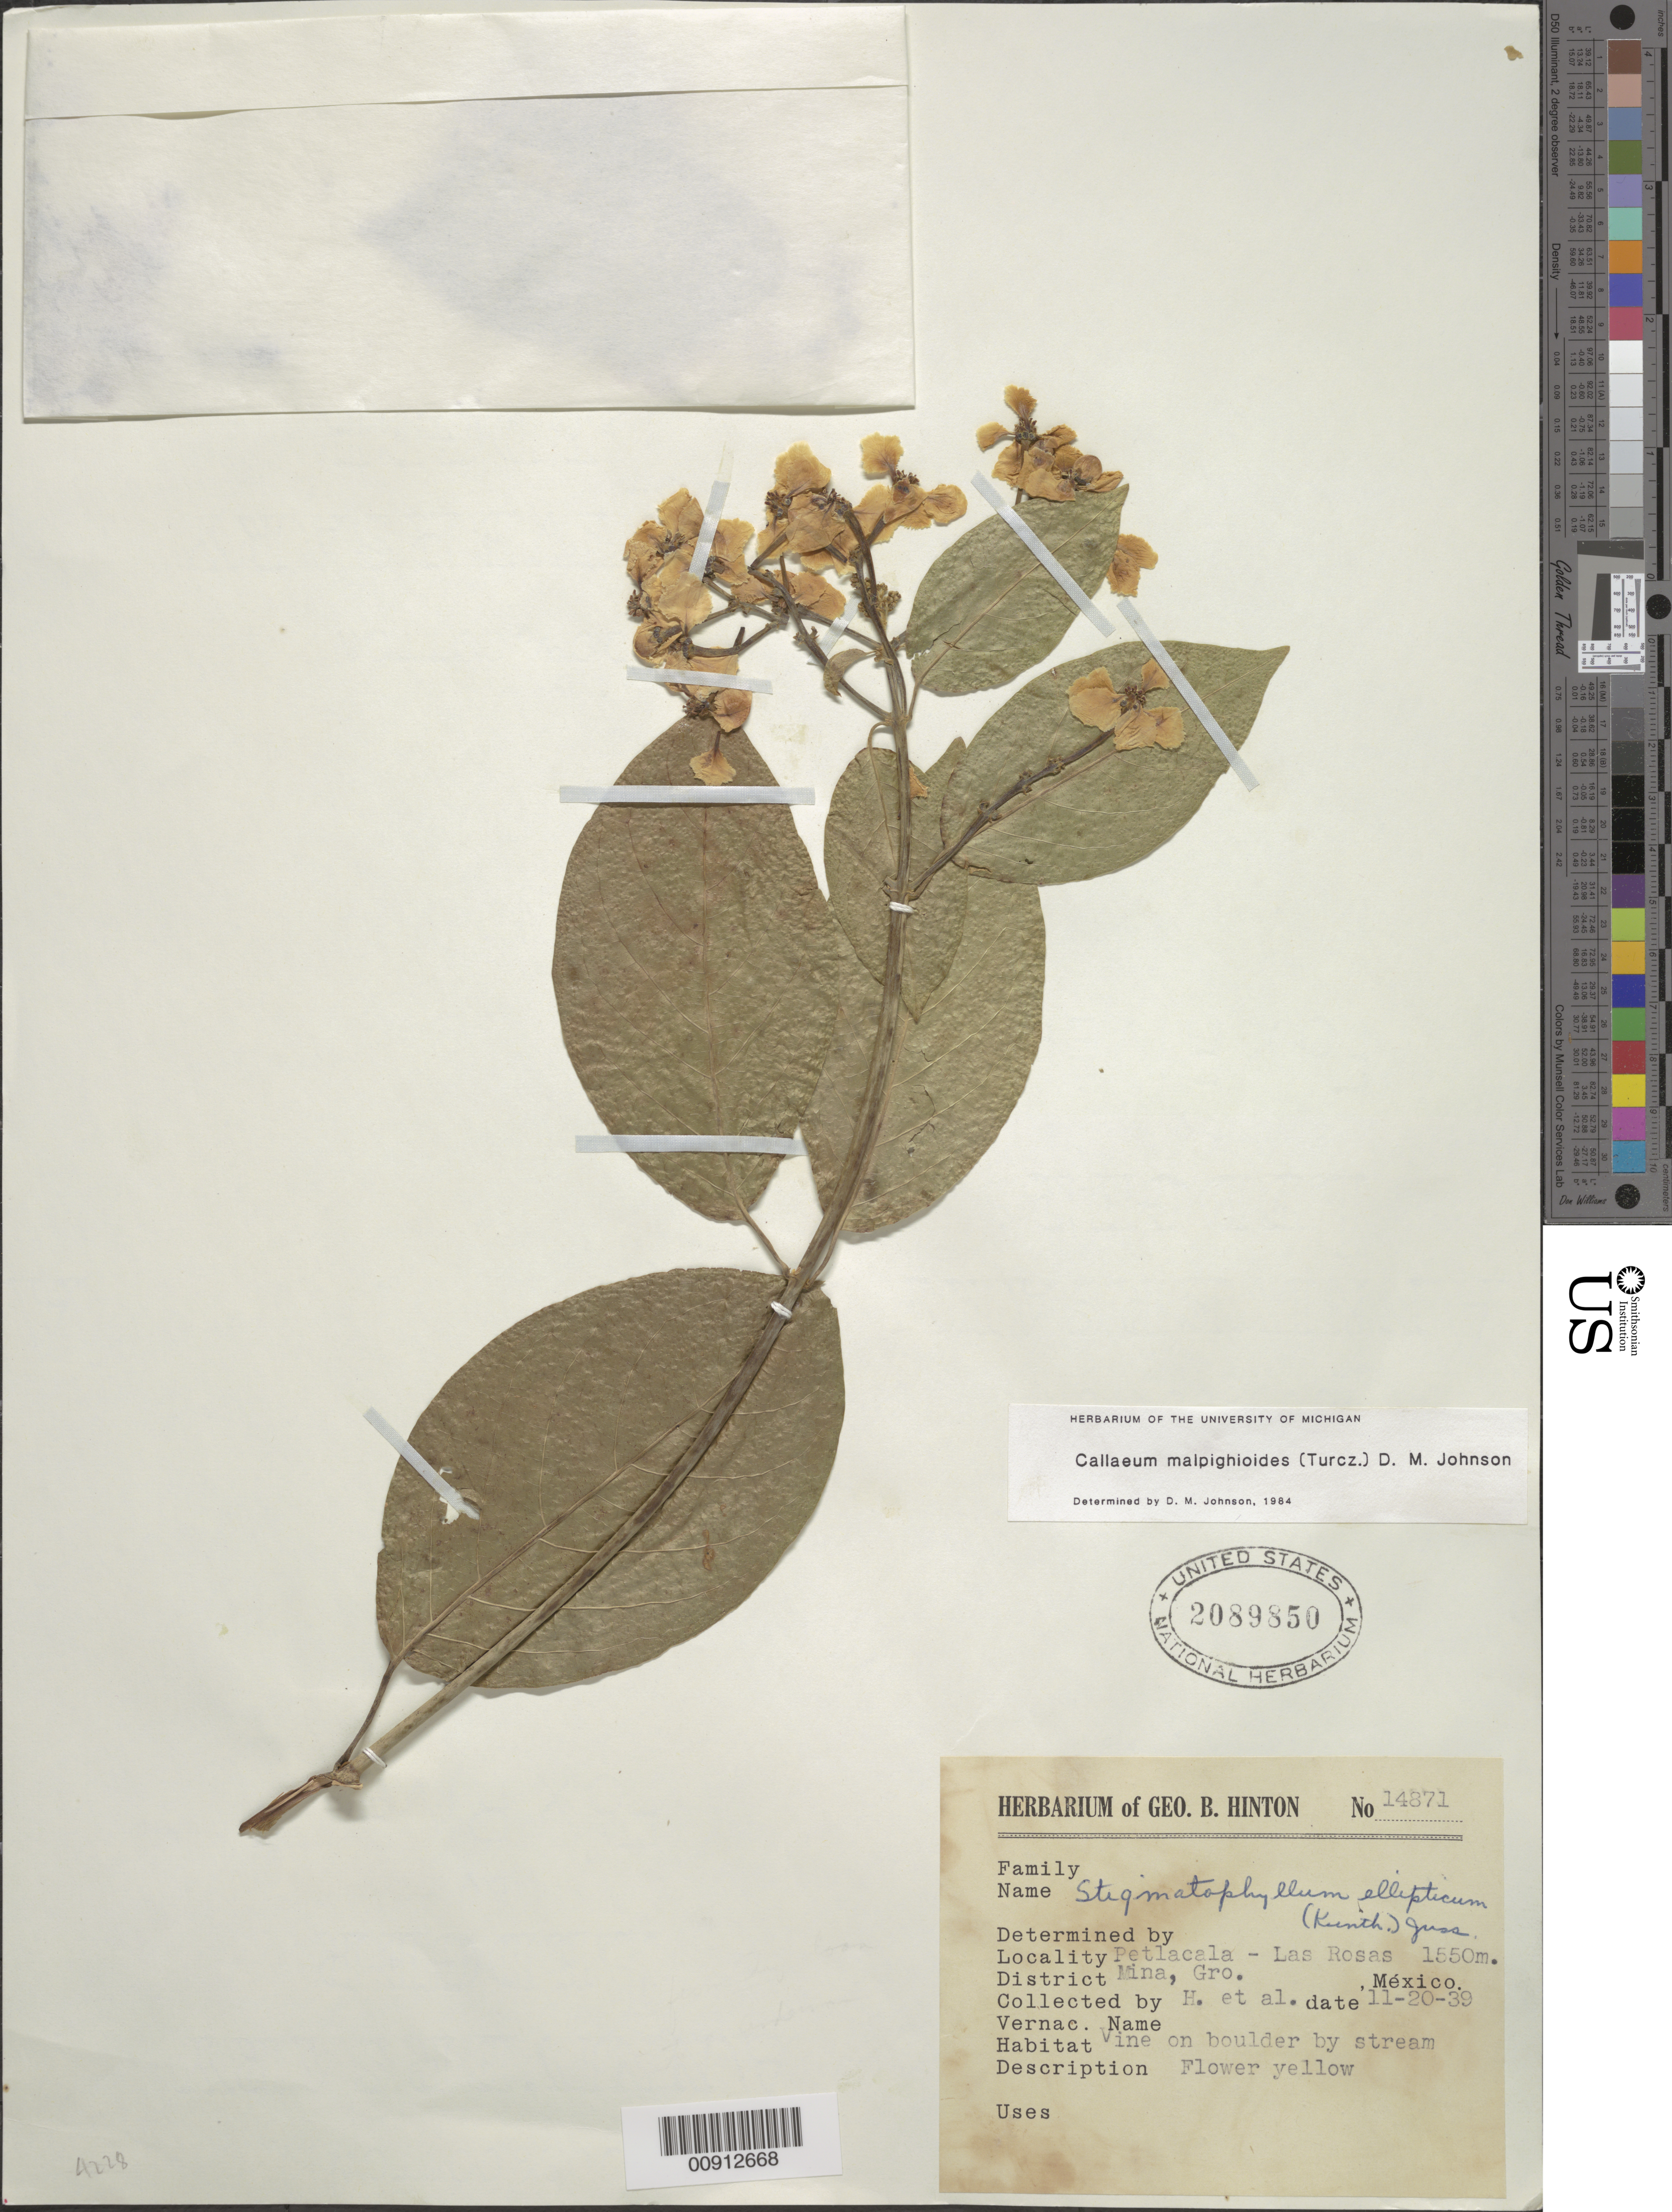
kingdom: Plantae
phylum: Tracheophyta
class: Magnoliopsida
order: Malpighiales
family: Malpighiaceae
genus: Callaeum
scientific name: Callaeum malpighioides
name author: (Turcz.) D.M. Johnson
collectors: G. B. Hinton & et al.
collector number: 14871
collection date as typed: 20 Nov 1939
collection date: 1939-11-20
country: Mexico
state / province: Guerrero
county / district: Mina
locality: Petlacala - Las Rosas, District Mina, Guerrero.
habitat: Vine on boulder by stream.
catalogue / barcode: US 2089850